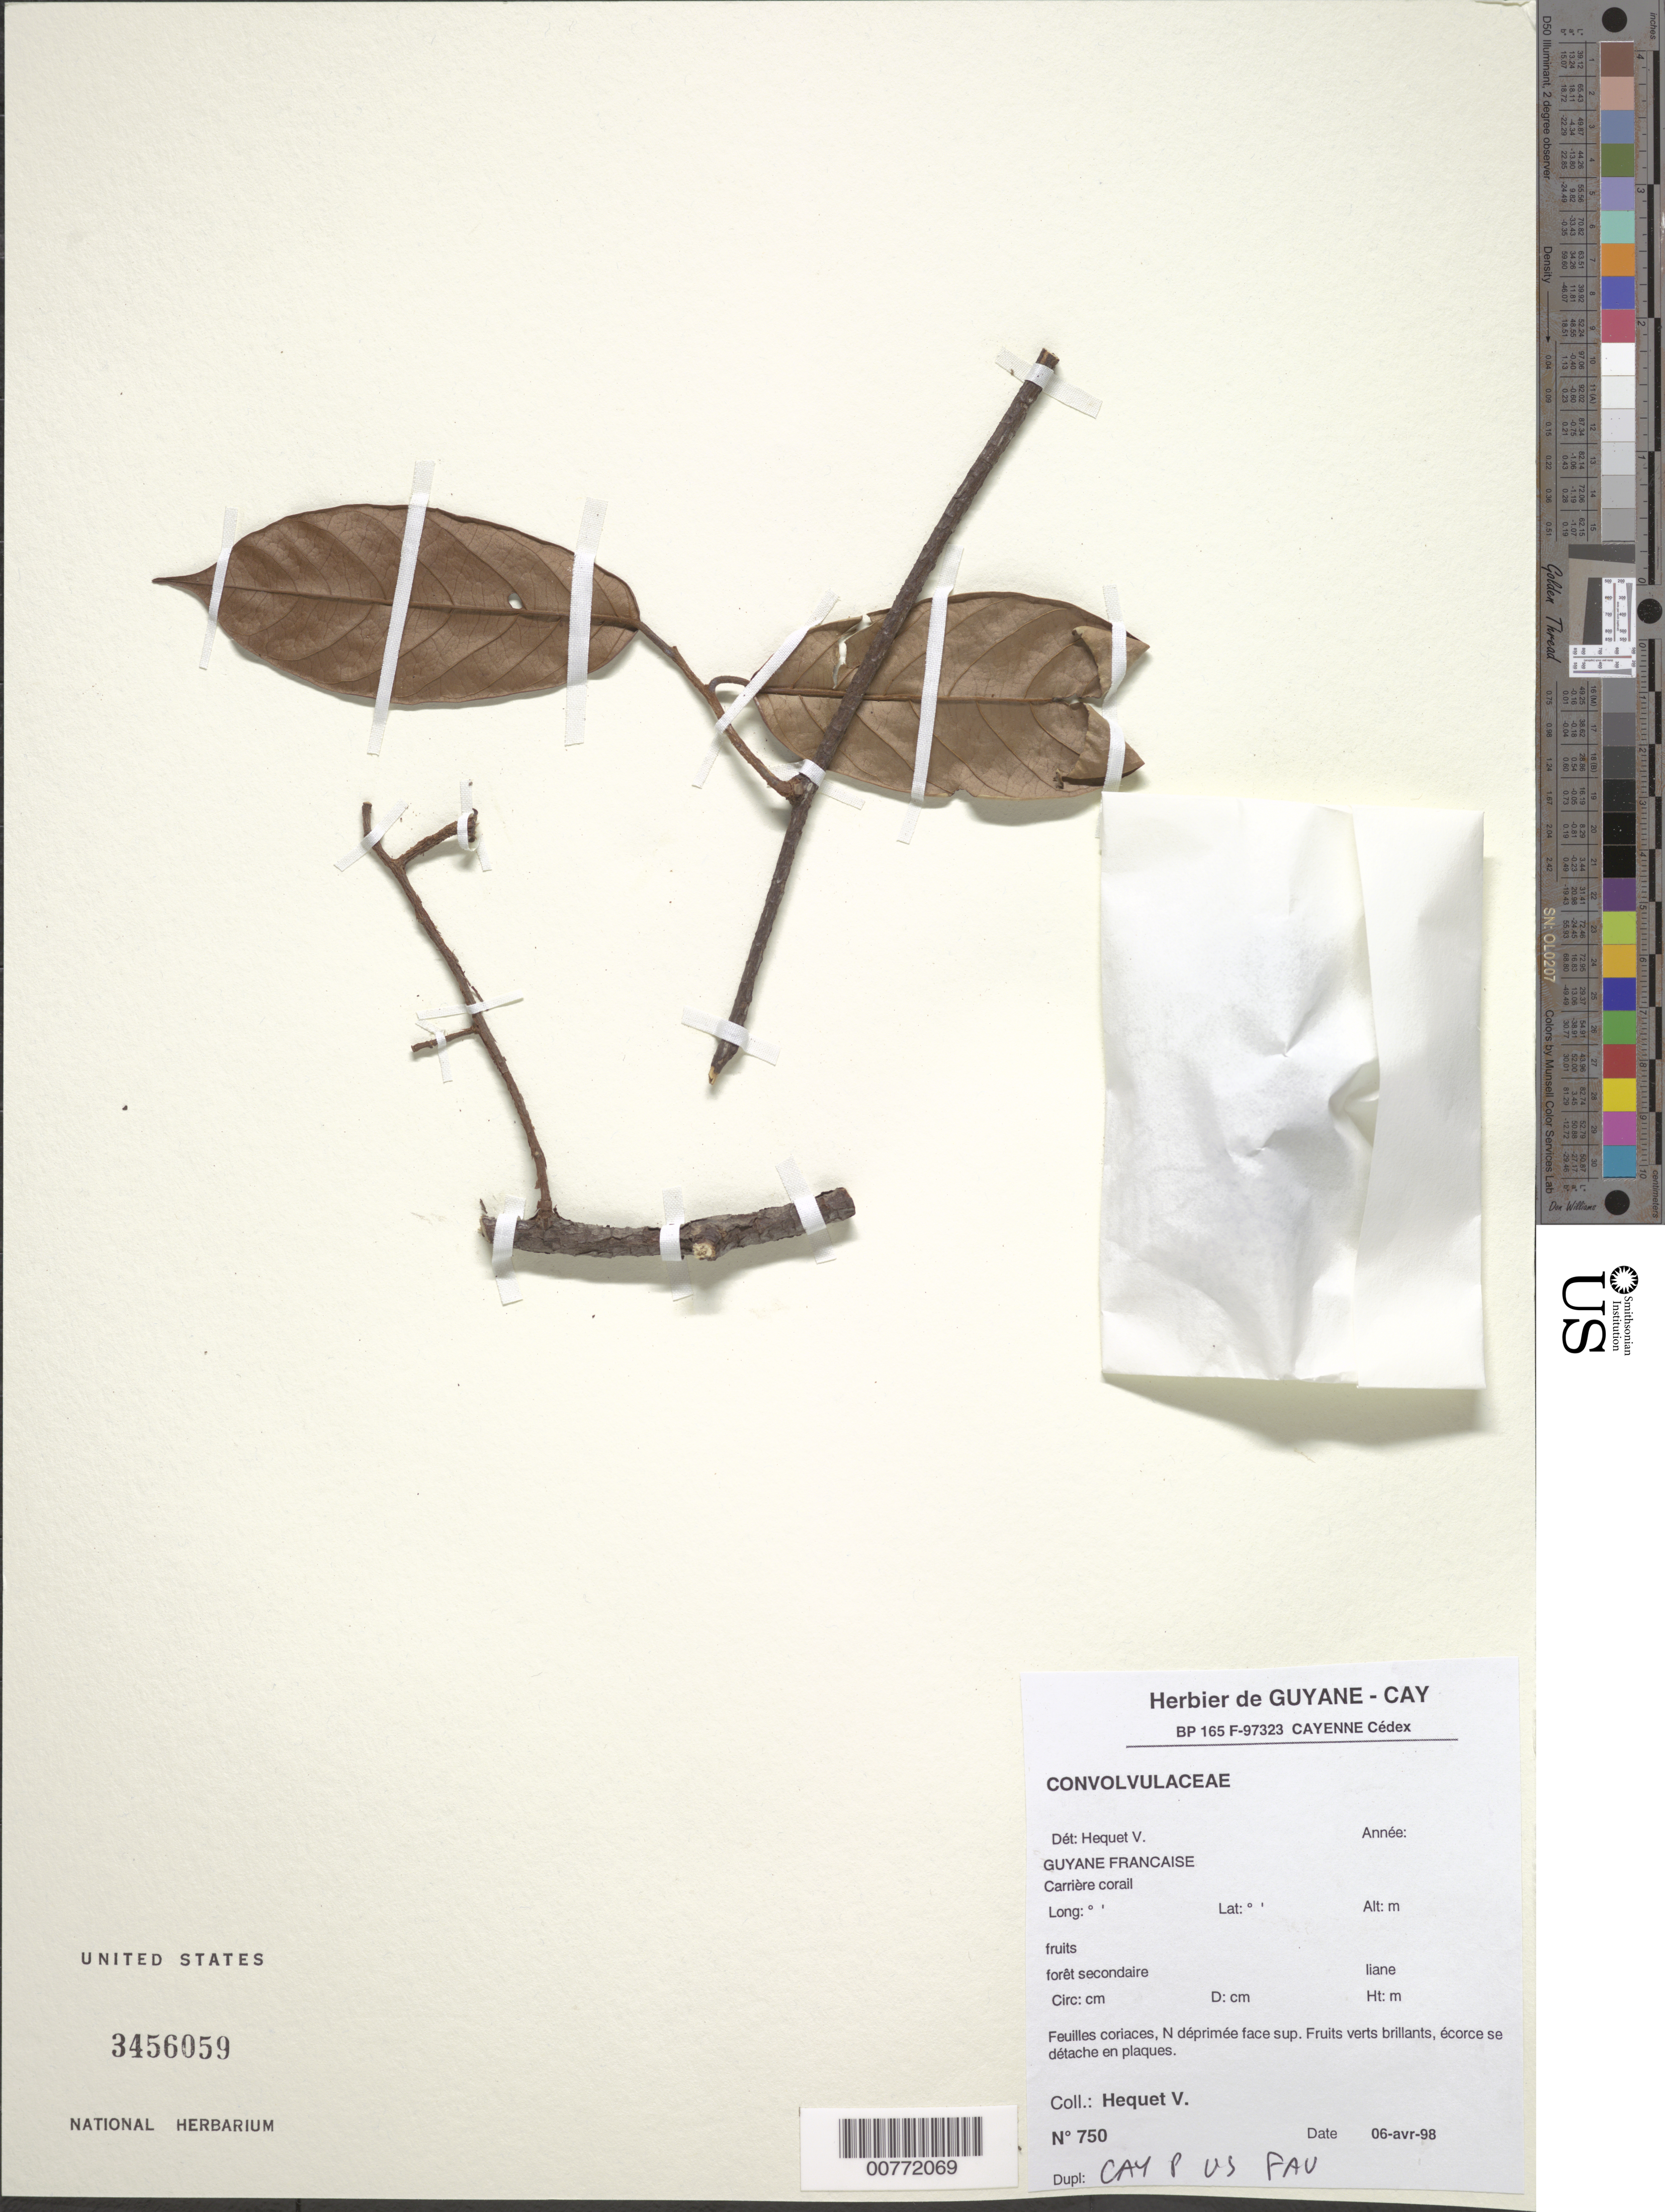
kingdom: Plantae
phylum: Tracheophyta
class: Magnoliopsida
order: Solanales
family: Convolvulaceae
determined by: Staples, G. W.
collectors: V. Hequet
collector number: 750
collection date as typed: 6-Apr-98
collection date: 1998-04-06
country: French Guiana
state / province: Cayenne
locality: Cayenne, Carrière Corail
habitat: Forêt secondaire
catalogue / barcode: US 3456059